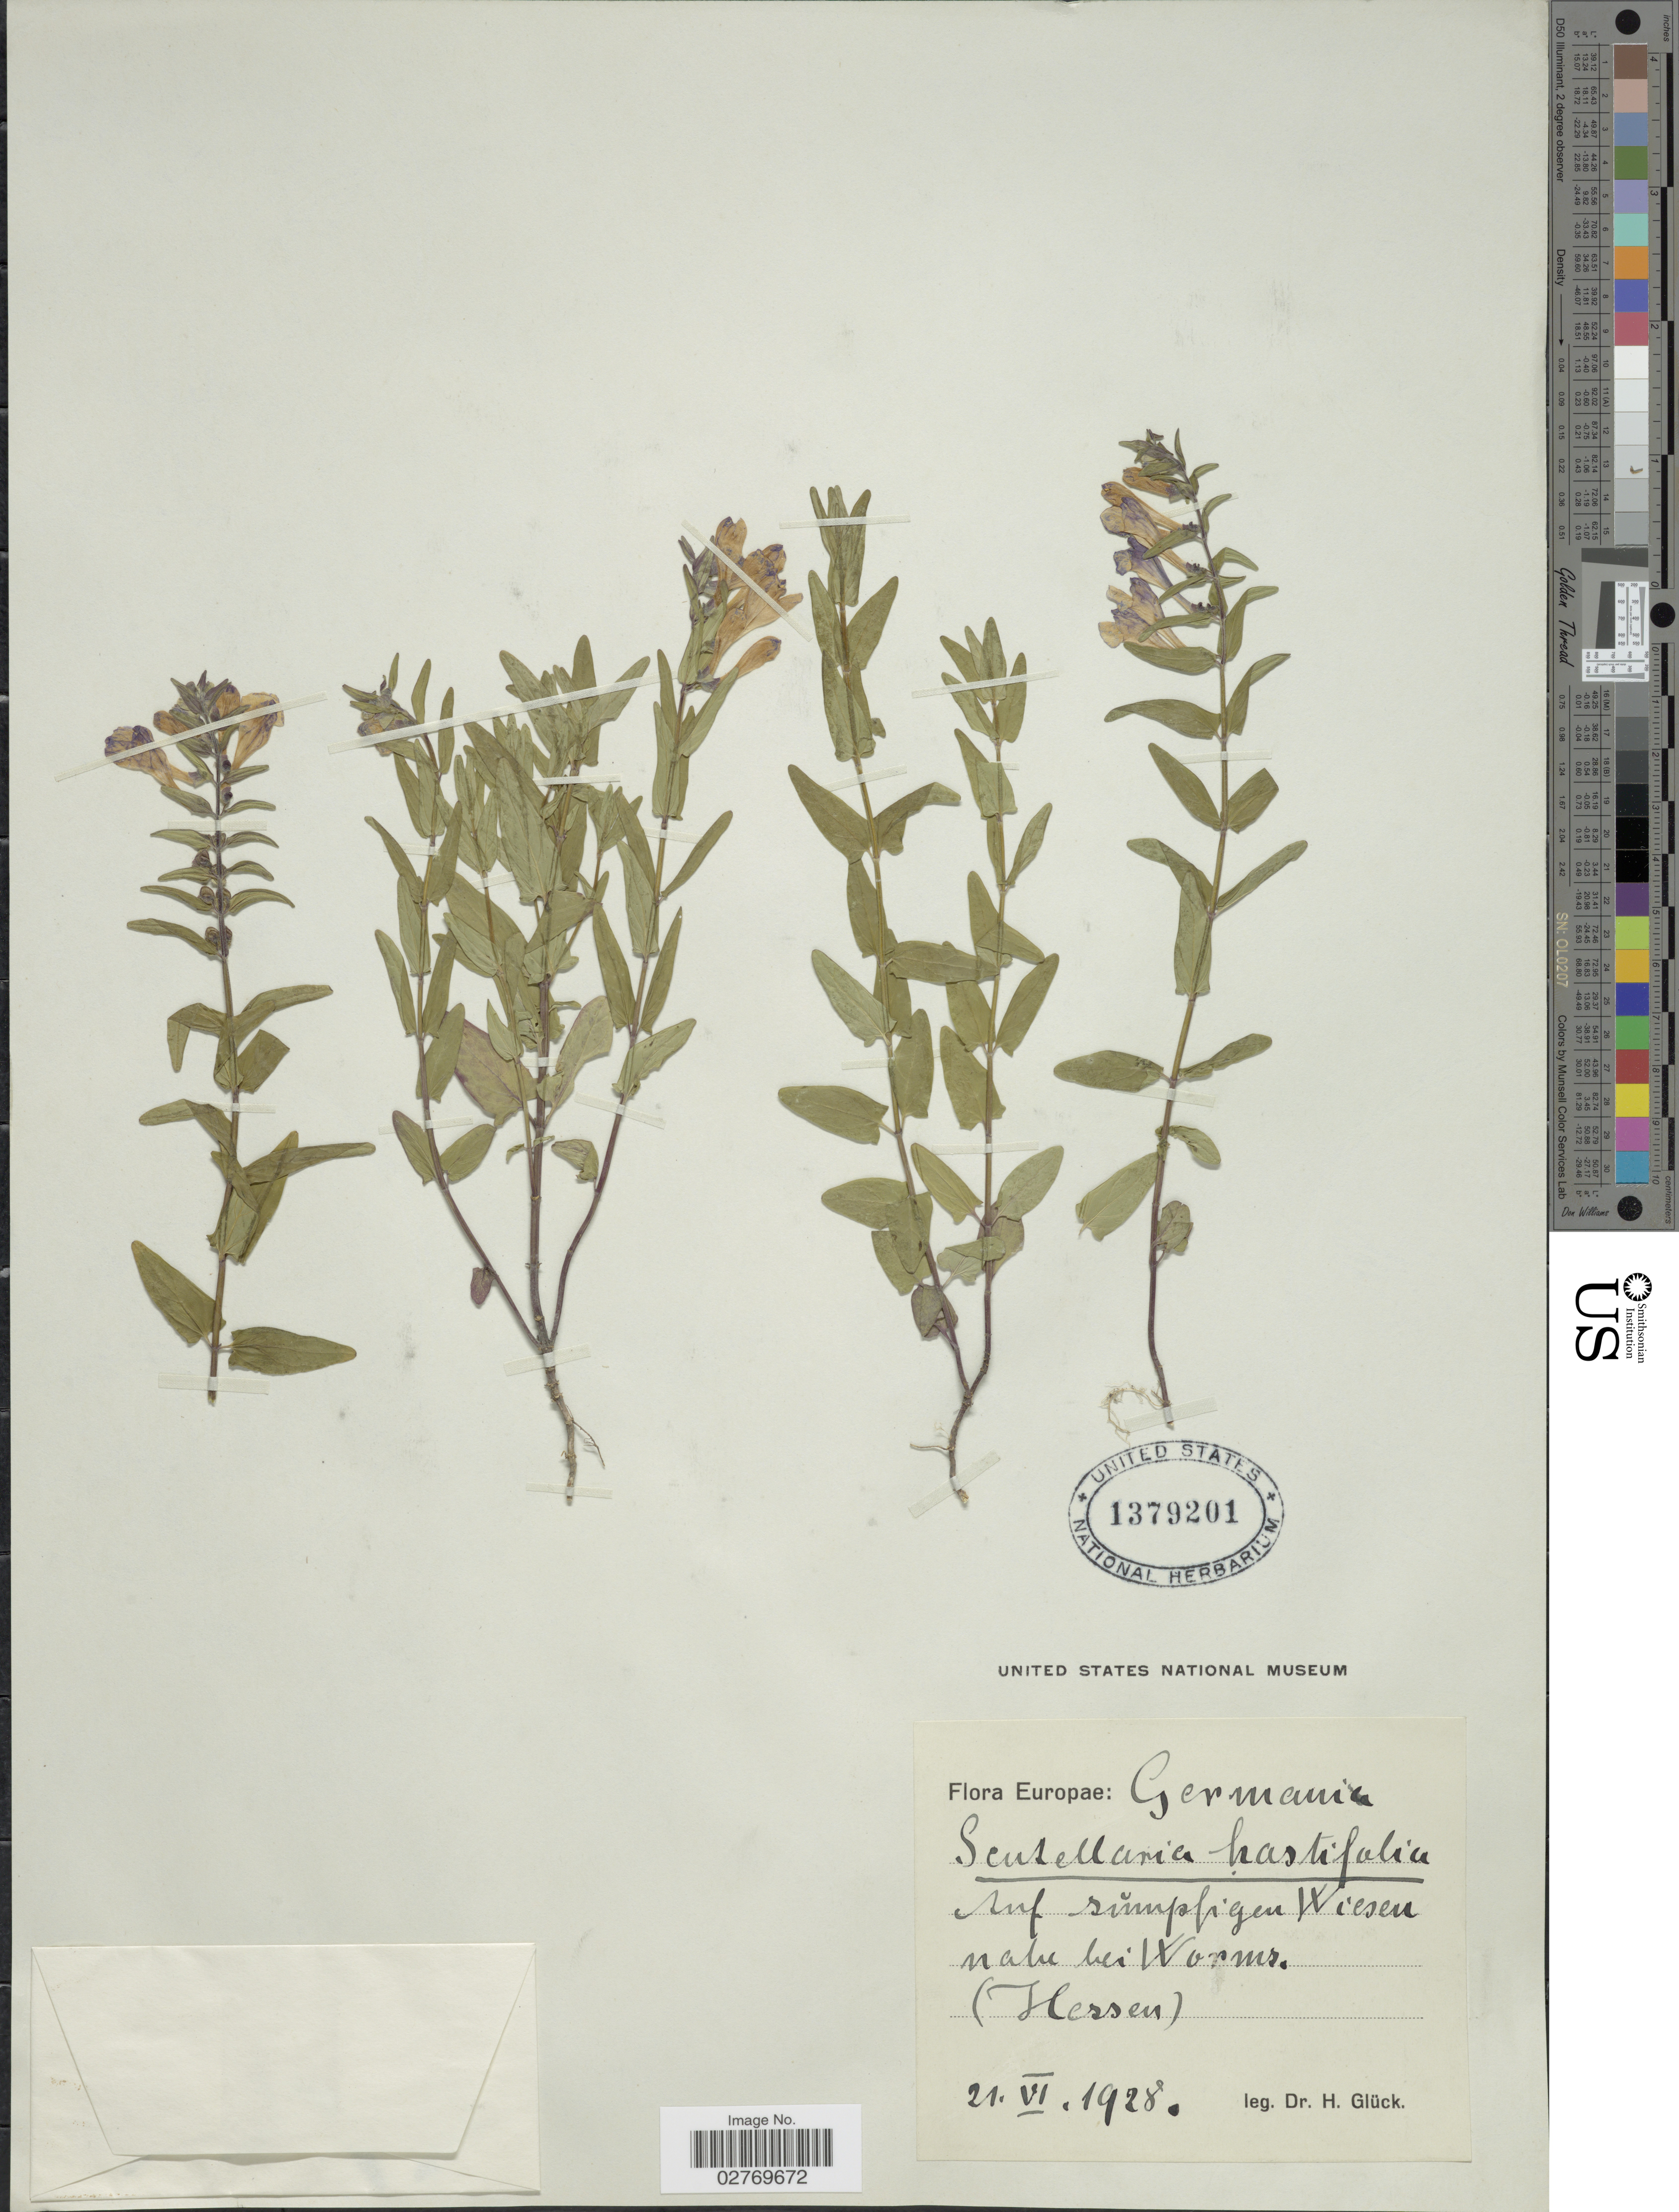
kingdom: Plantae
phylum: Tracheophyta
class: Magnoliopsida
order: Lamiales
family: Lamiaceae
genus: Scutellaria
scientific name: Scutellaria hastifolia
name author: L.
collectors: H. Glück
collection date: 1928-06-21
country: Germany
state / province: Hesse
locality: Auf siumpsigen Wiesen nahe bei Worms.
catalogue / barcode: US 1379201